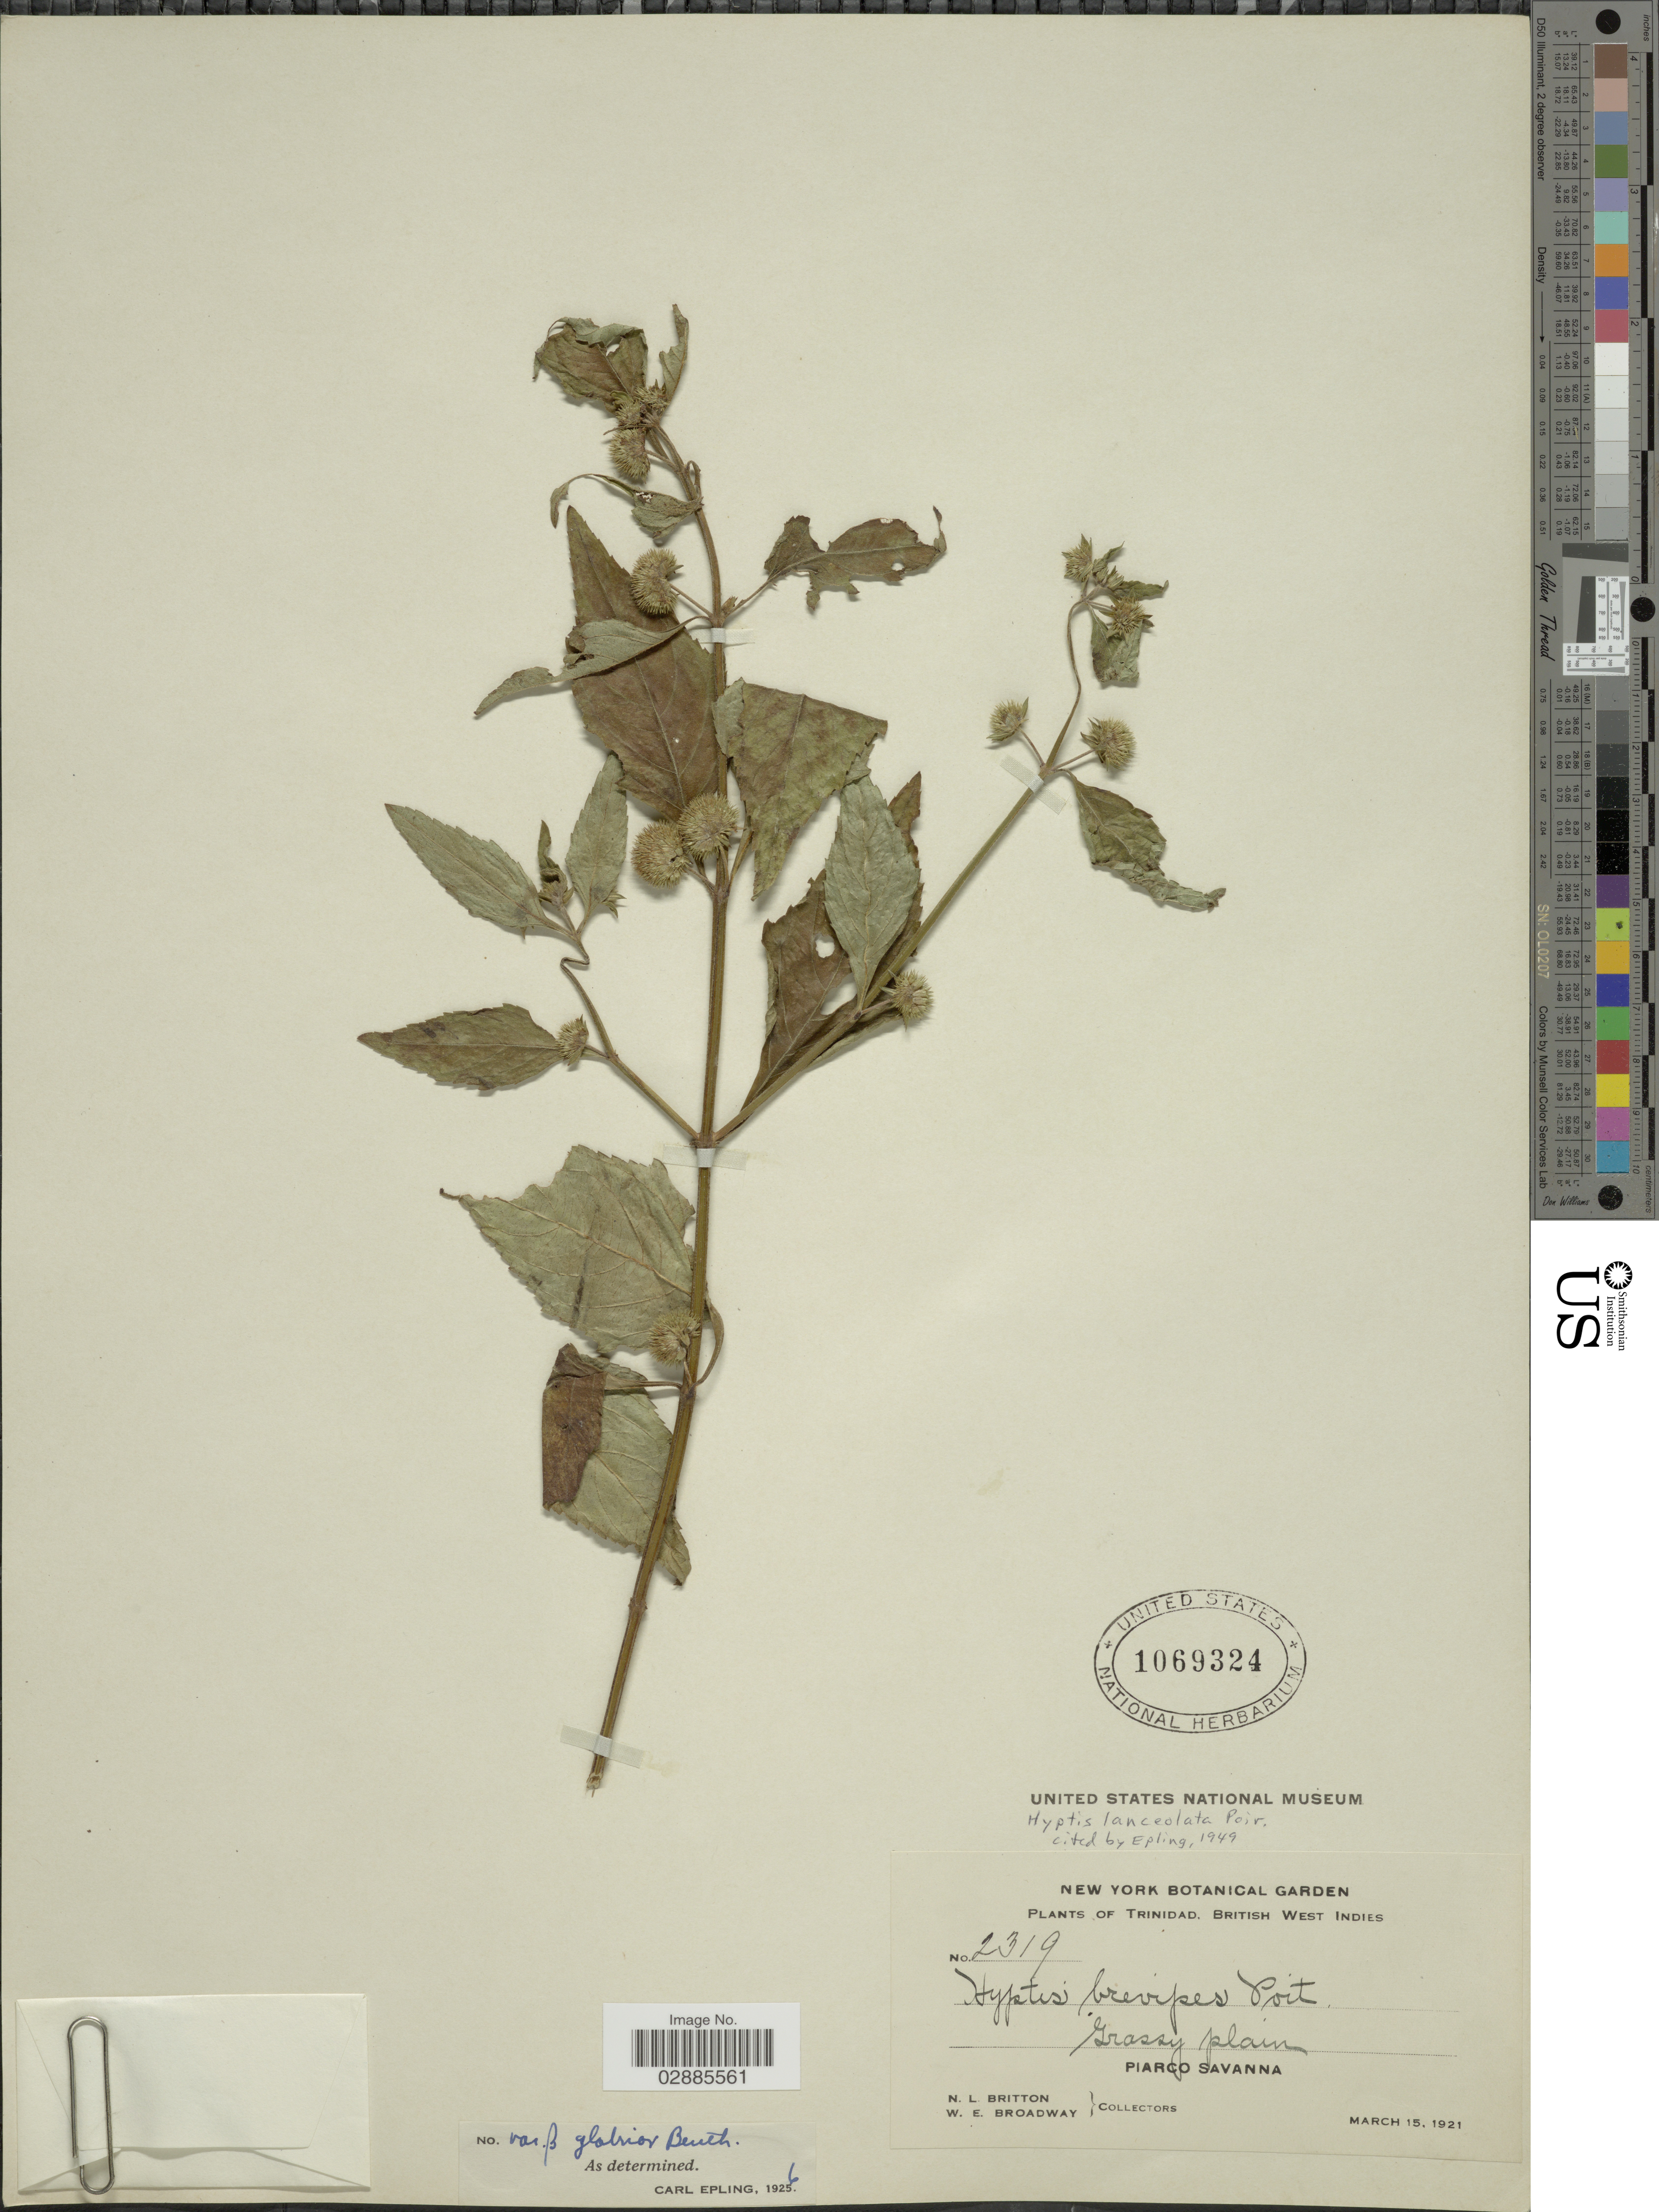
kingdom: Plantae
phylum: Tracheophyta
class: Magnoliopsida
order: Lamiales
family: Lamiaceae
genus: Hyptis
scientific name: Hyptis lanceolata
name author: Poir.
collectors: N. Britton & W. E. Broadway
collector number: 2319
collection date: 1921-03-15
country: Trinidad and Tobago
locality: Trinidad, British West Indies. Piarco Savanna.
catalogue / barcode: US 1069324